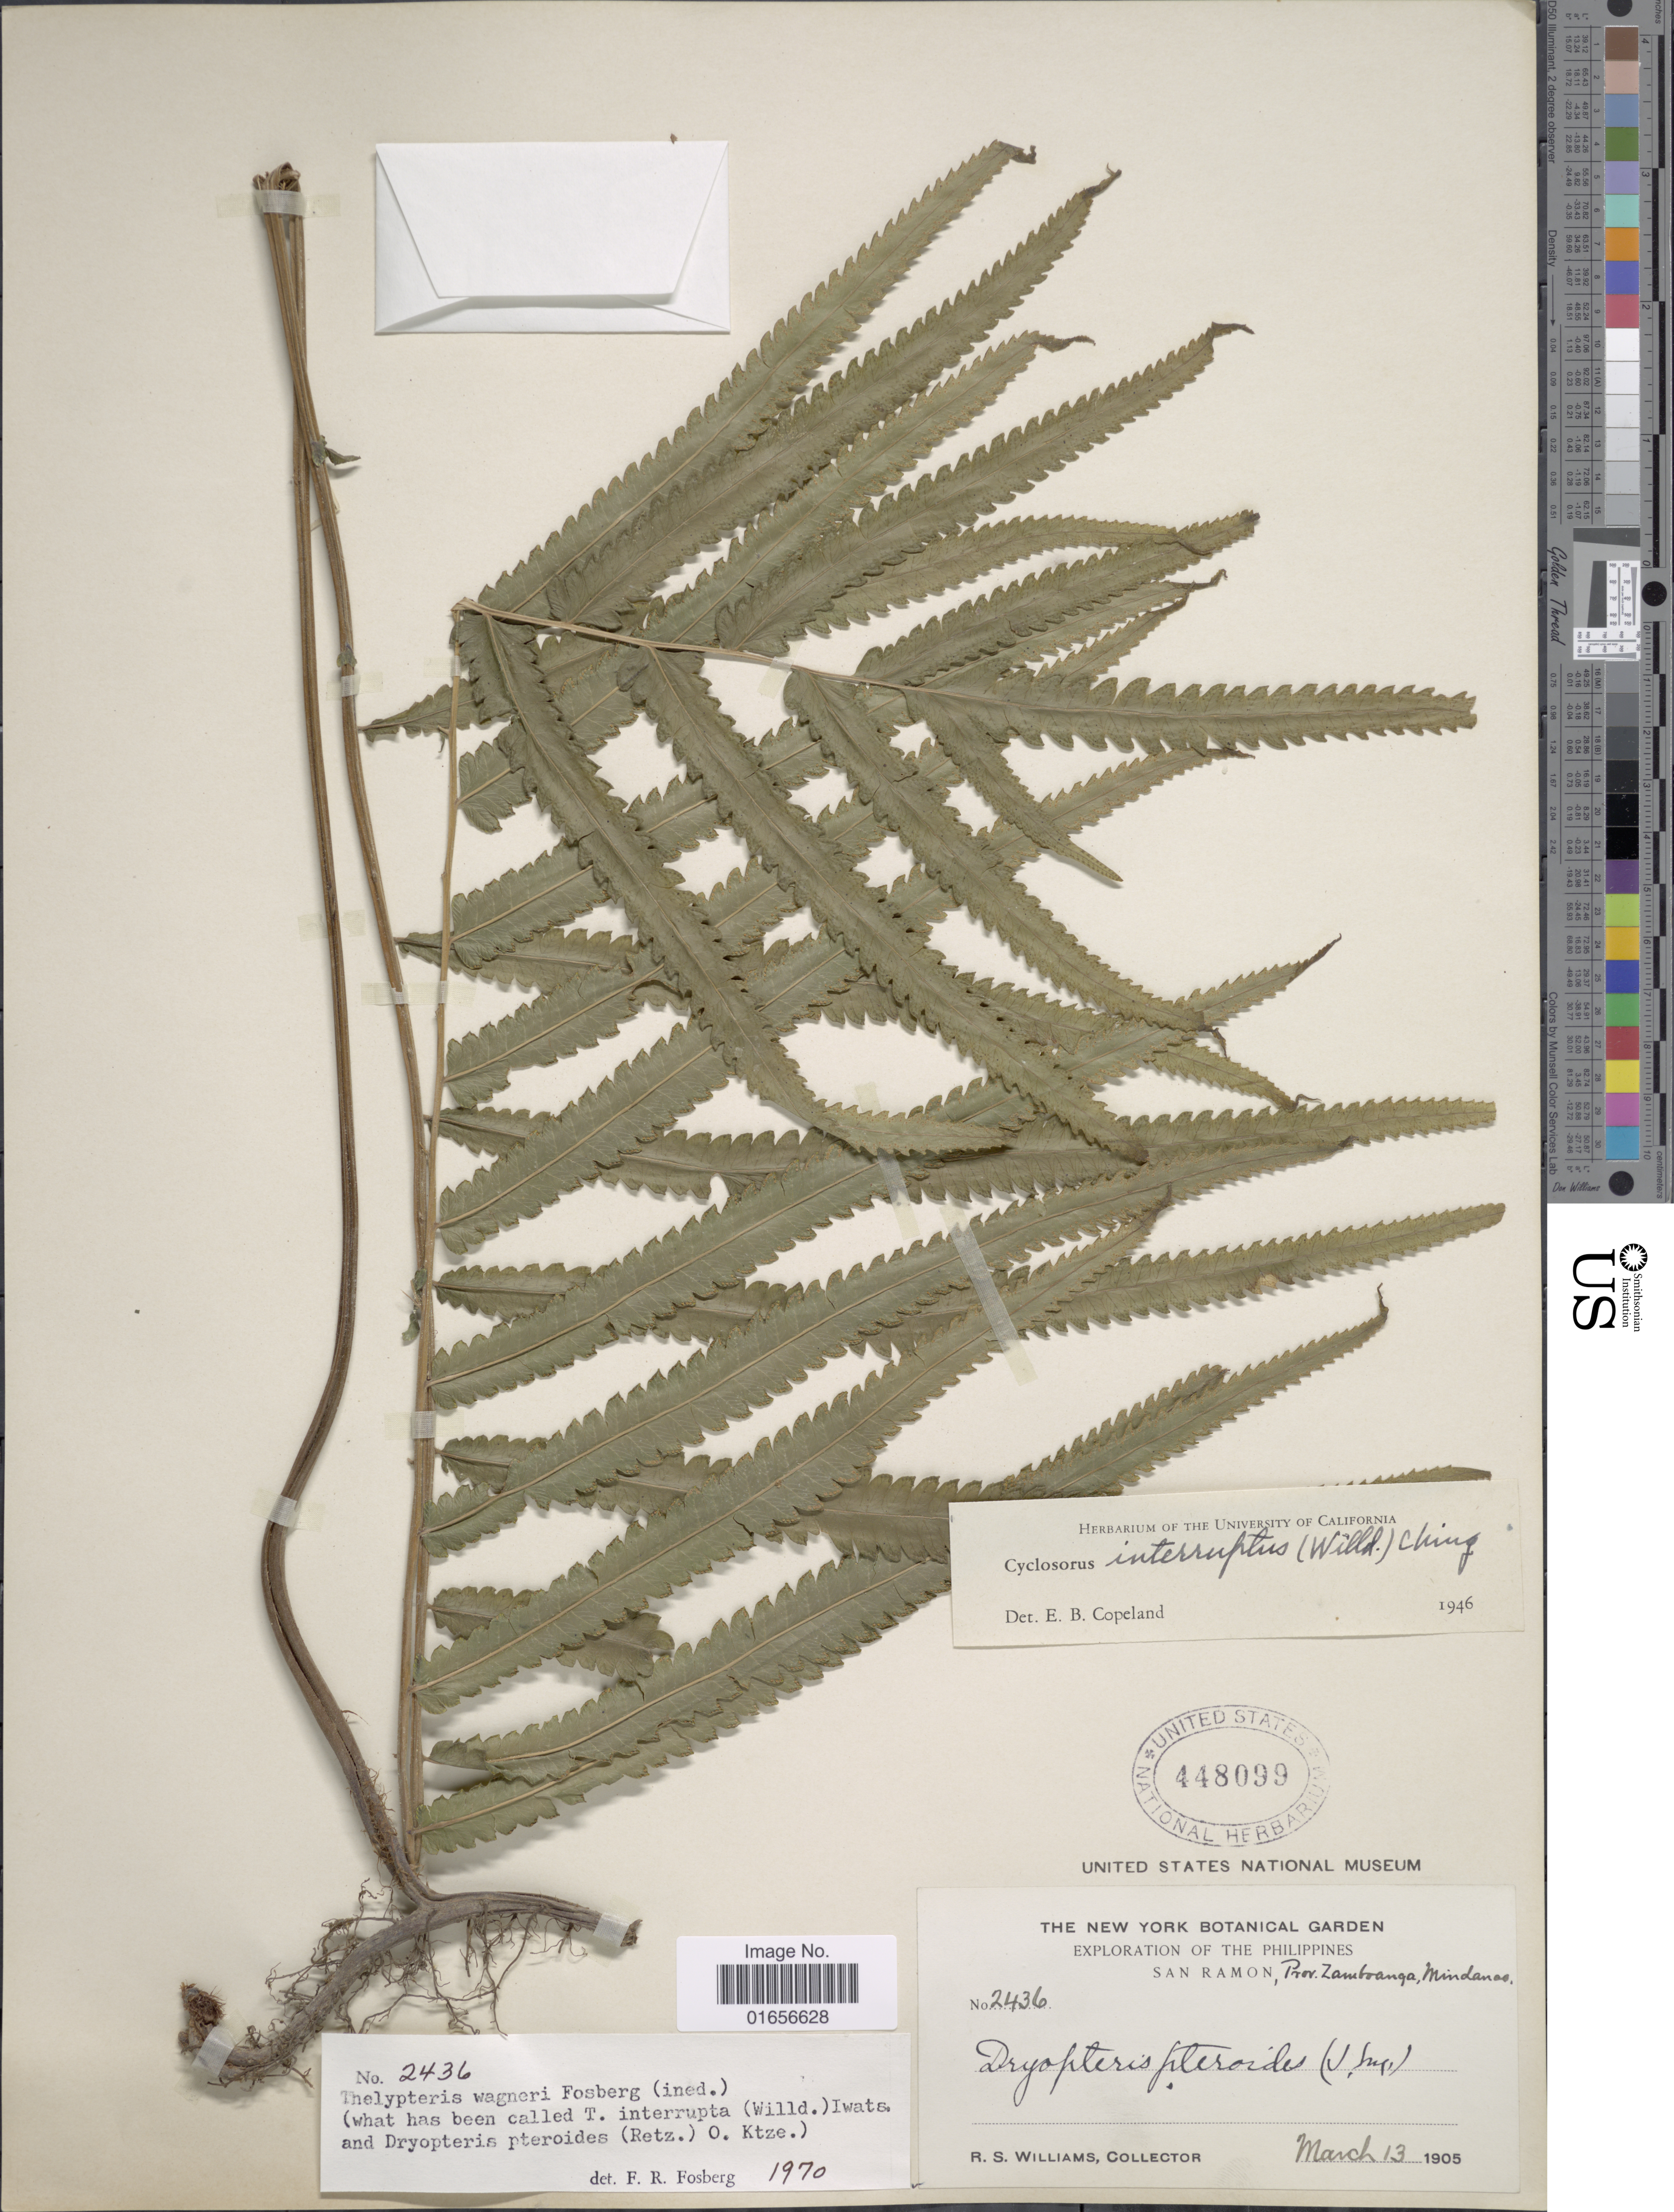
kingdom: Plantae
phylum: Tracheophyta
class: Polypodiopsida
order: Polypodiales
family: Thelypteridaceae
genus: Amphineuron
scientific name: Amphineuron terminans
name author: (J. Sm. ex Hook.) Holttum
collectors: R. S. Williams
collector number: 2436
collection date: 1905-03-13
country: Philippines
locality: The Philippines, San Ramon, Prov. Zamboanga, Mindanao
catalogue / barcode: US 448099